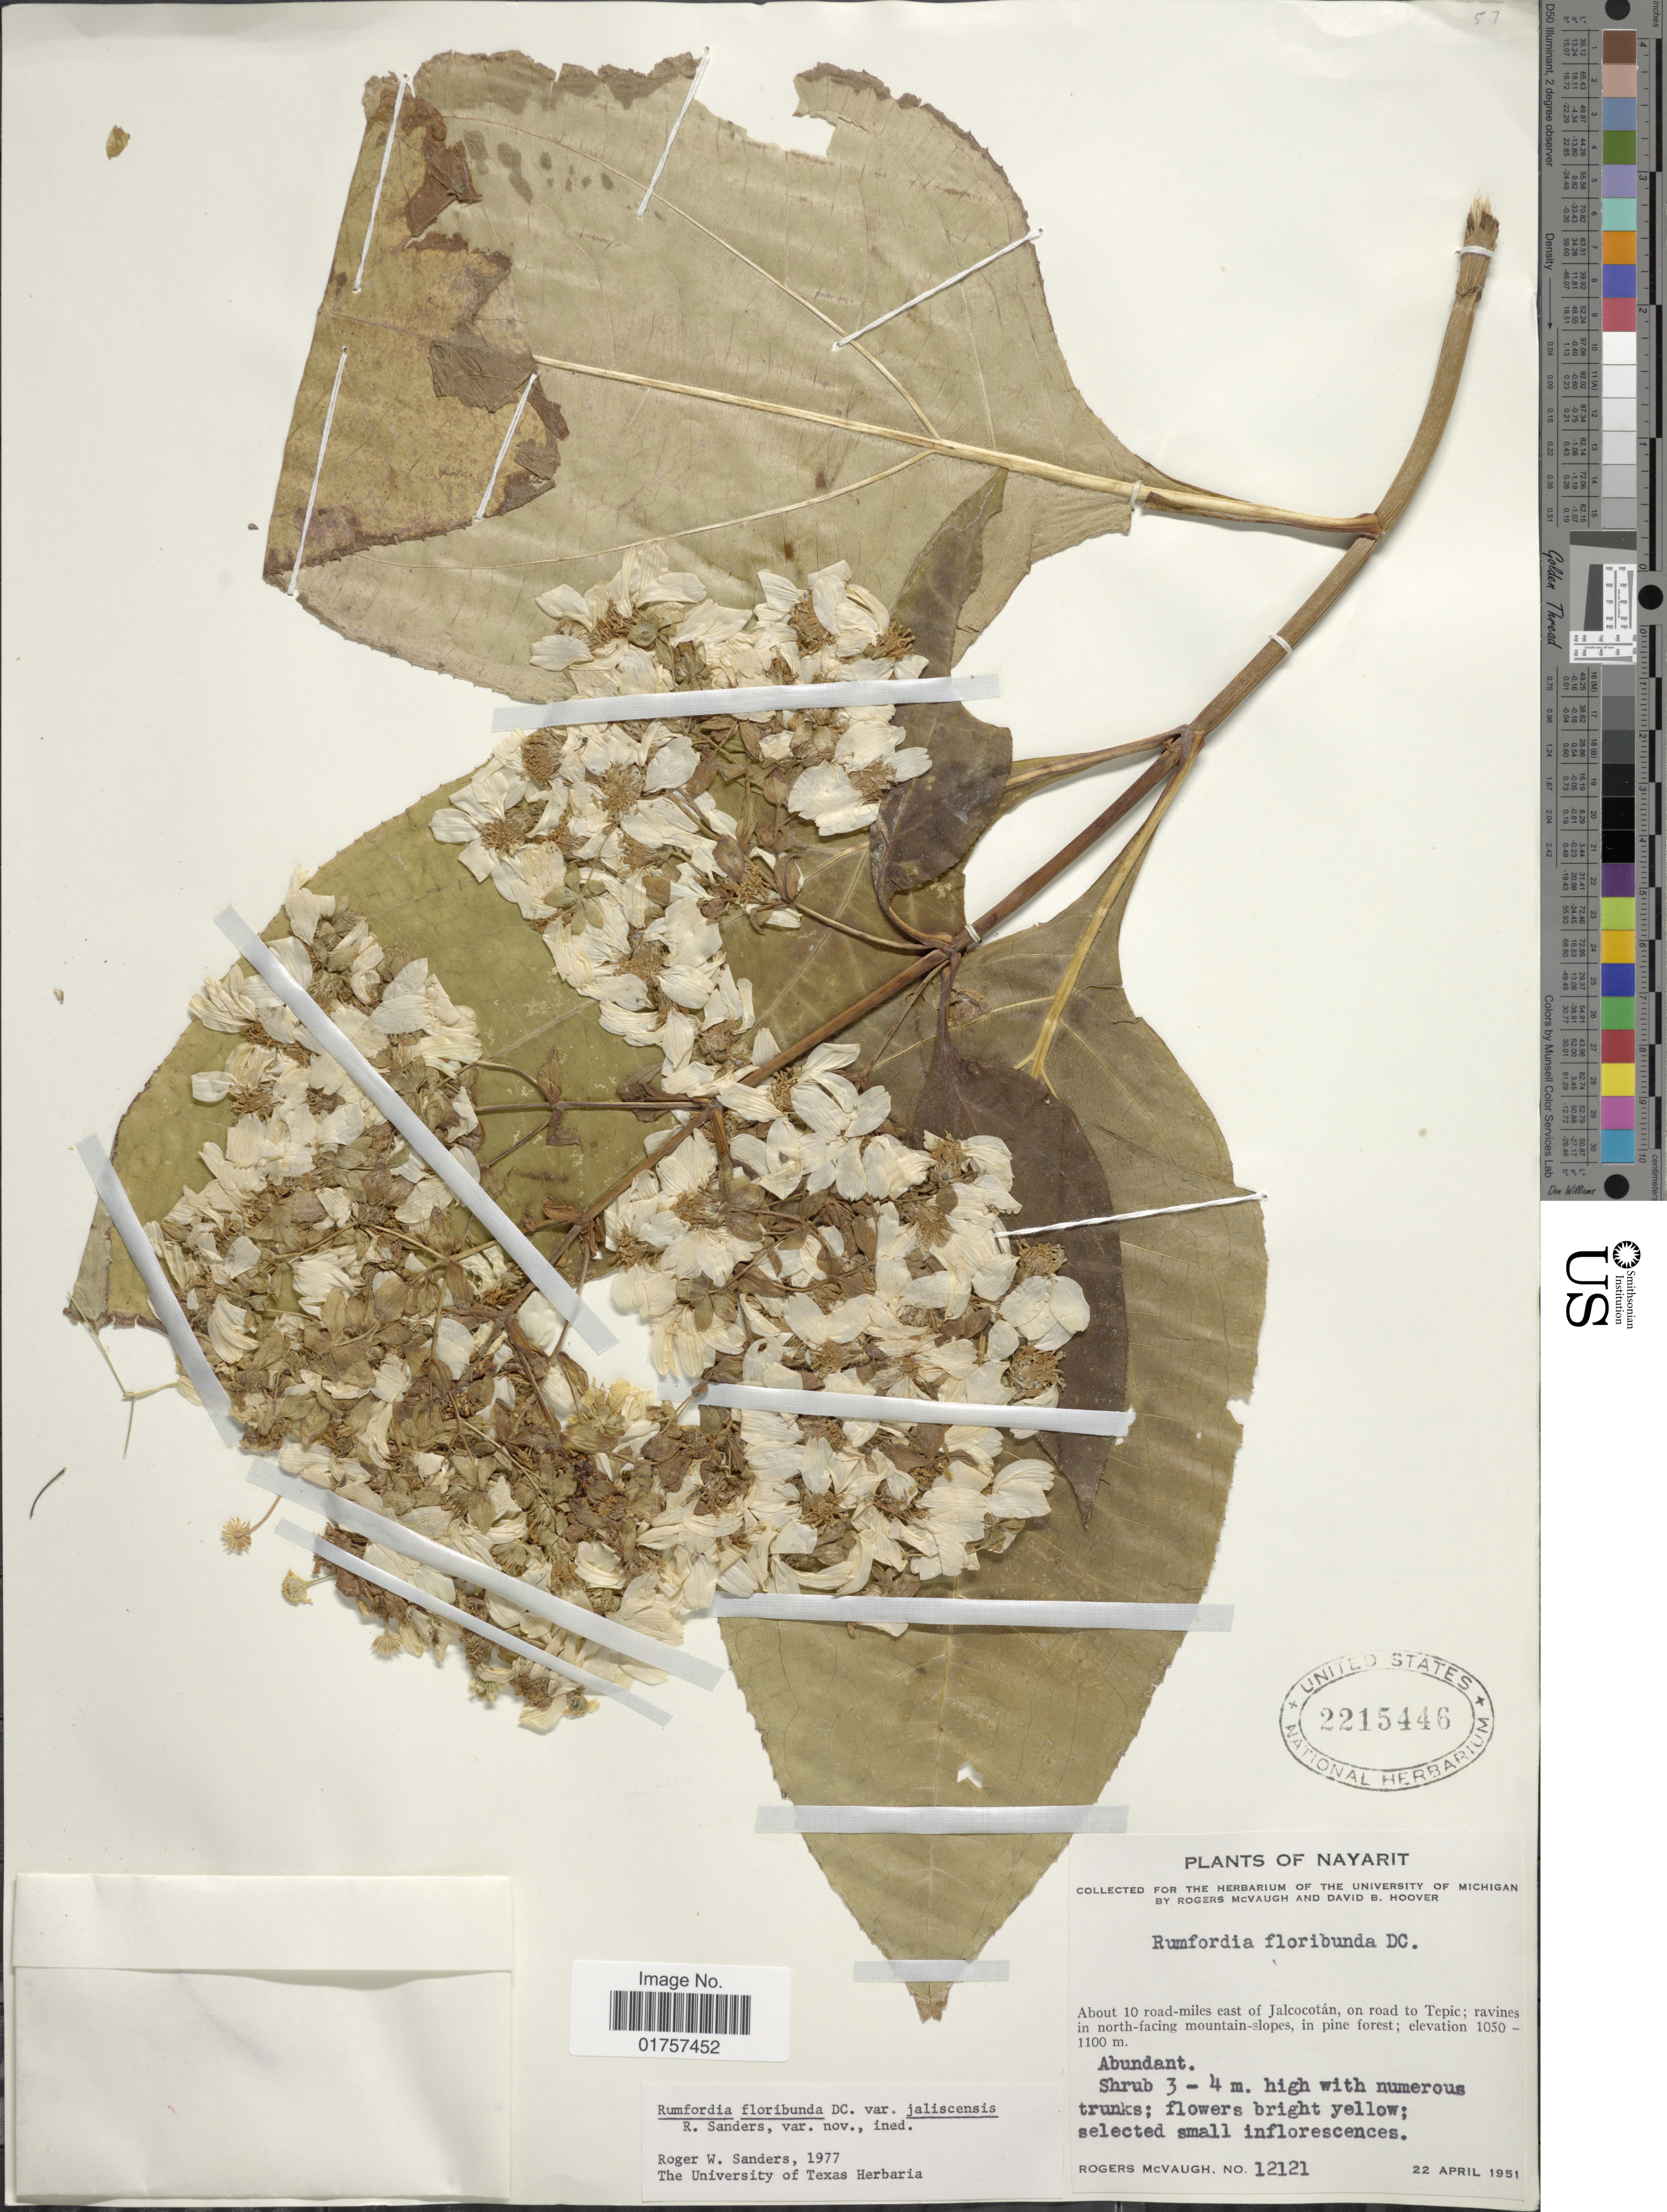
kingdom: Plantae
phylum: Tracheophyta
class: Magnoliopsida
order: Asterales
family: Asteraceae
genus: Rumfordia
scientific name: Rumfordia floribunda var. jaliscensis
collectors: R. McVaugh & D. B. Hoover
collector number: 12121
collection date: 1951-04-22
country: Mexico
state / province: Nayarit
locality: About 10 road-miles east of Jalcocotán, on road to Tepic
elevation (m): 1050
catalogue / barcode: US 2215446